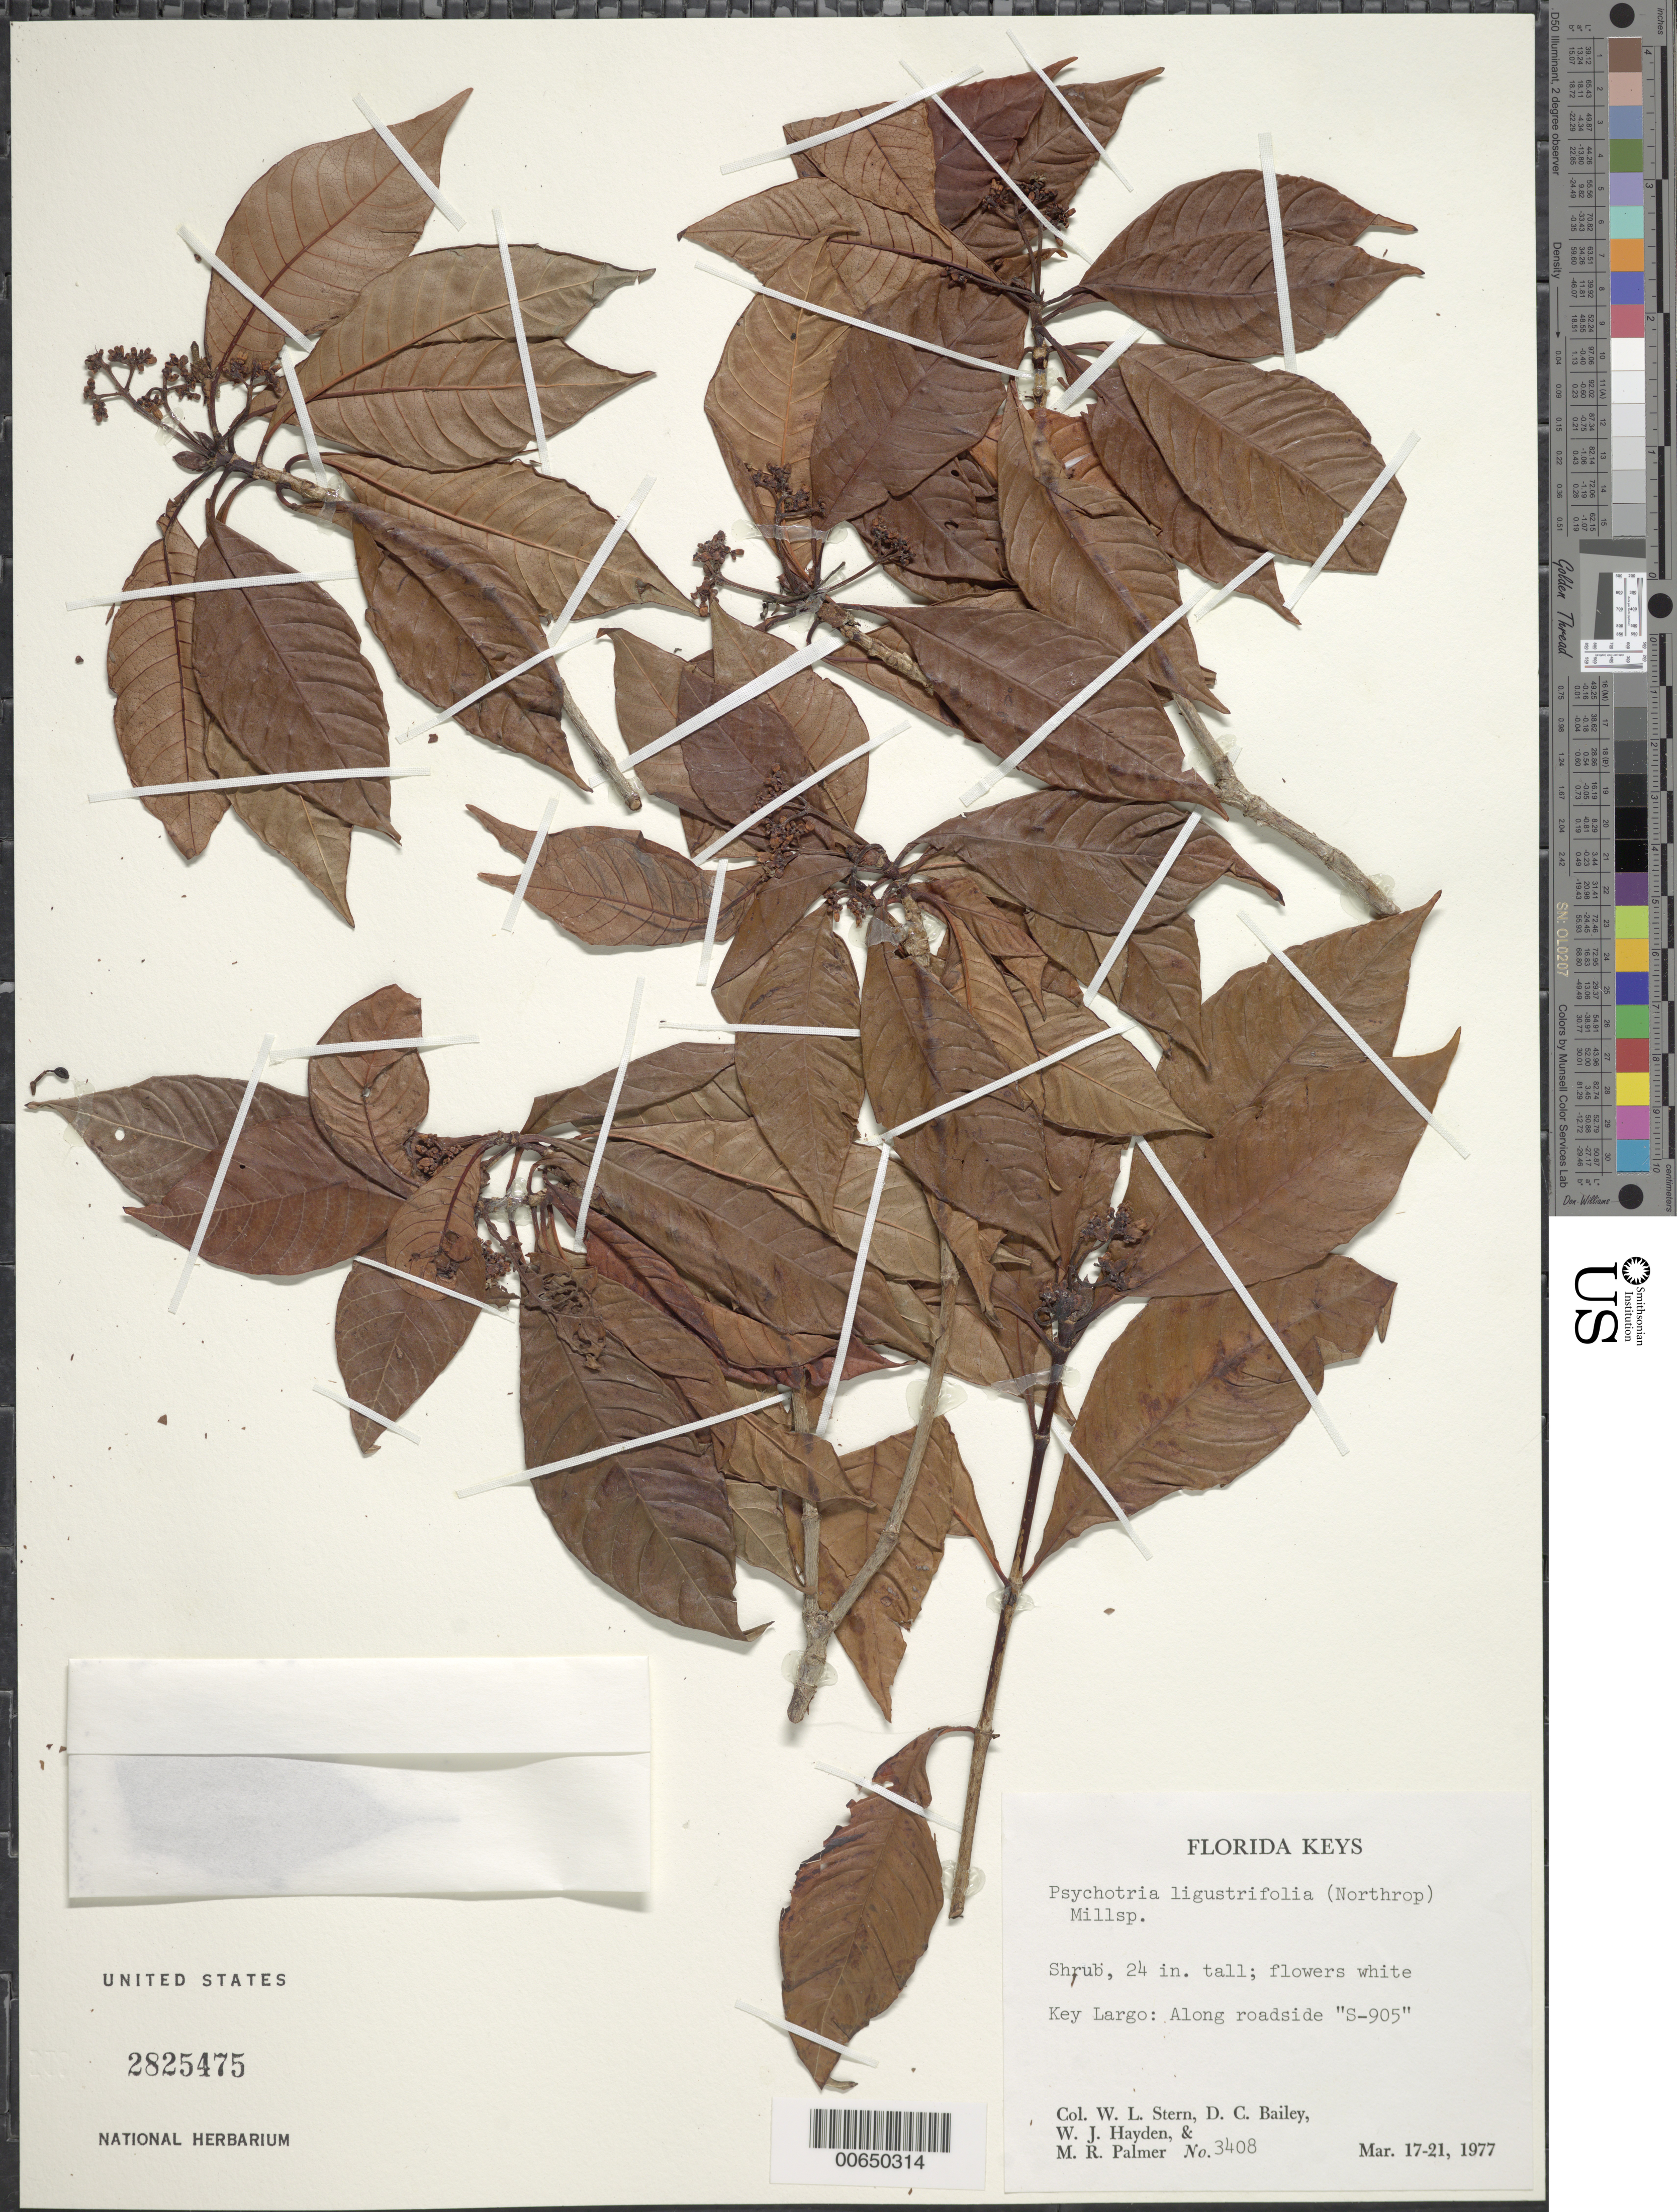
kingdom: Plantae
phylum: Tracheophyta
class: Magnoliopsida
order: Gentianales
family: Rubiaceae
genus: Psychotria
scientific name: Psychotria ligustrifolia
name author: (Northr.) Millsp.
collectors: W. L. Stern, D. C. Bailey, W. Hayden & M. R. Palmer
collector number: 3408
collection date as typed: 17 Mar 1977 to 21 Mar 1977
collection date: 1977-03-17/1977-03-21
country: United States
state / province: Florida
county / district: Monroe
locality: Key Largo: Along roadside "S-905".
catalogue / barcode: US 2825475